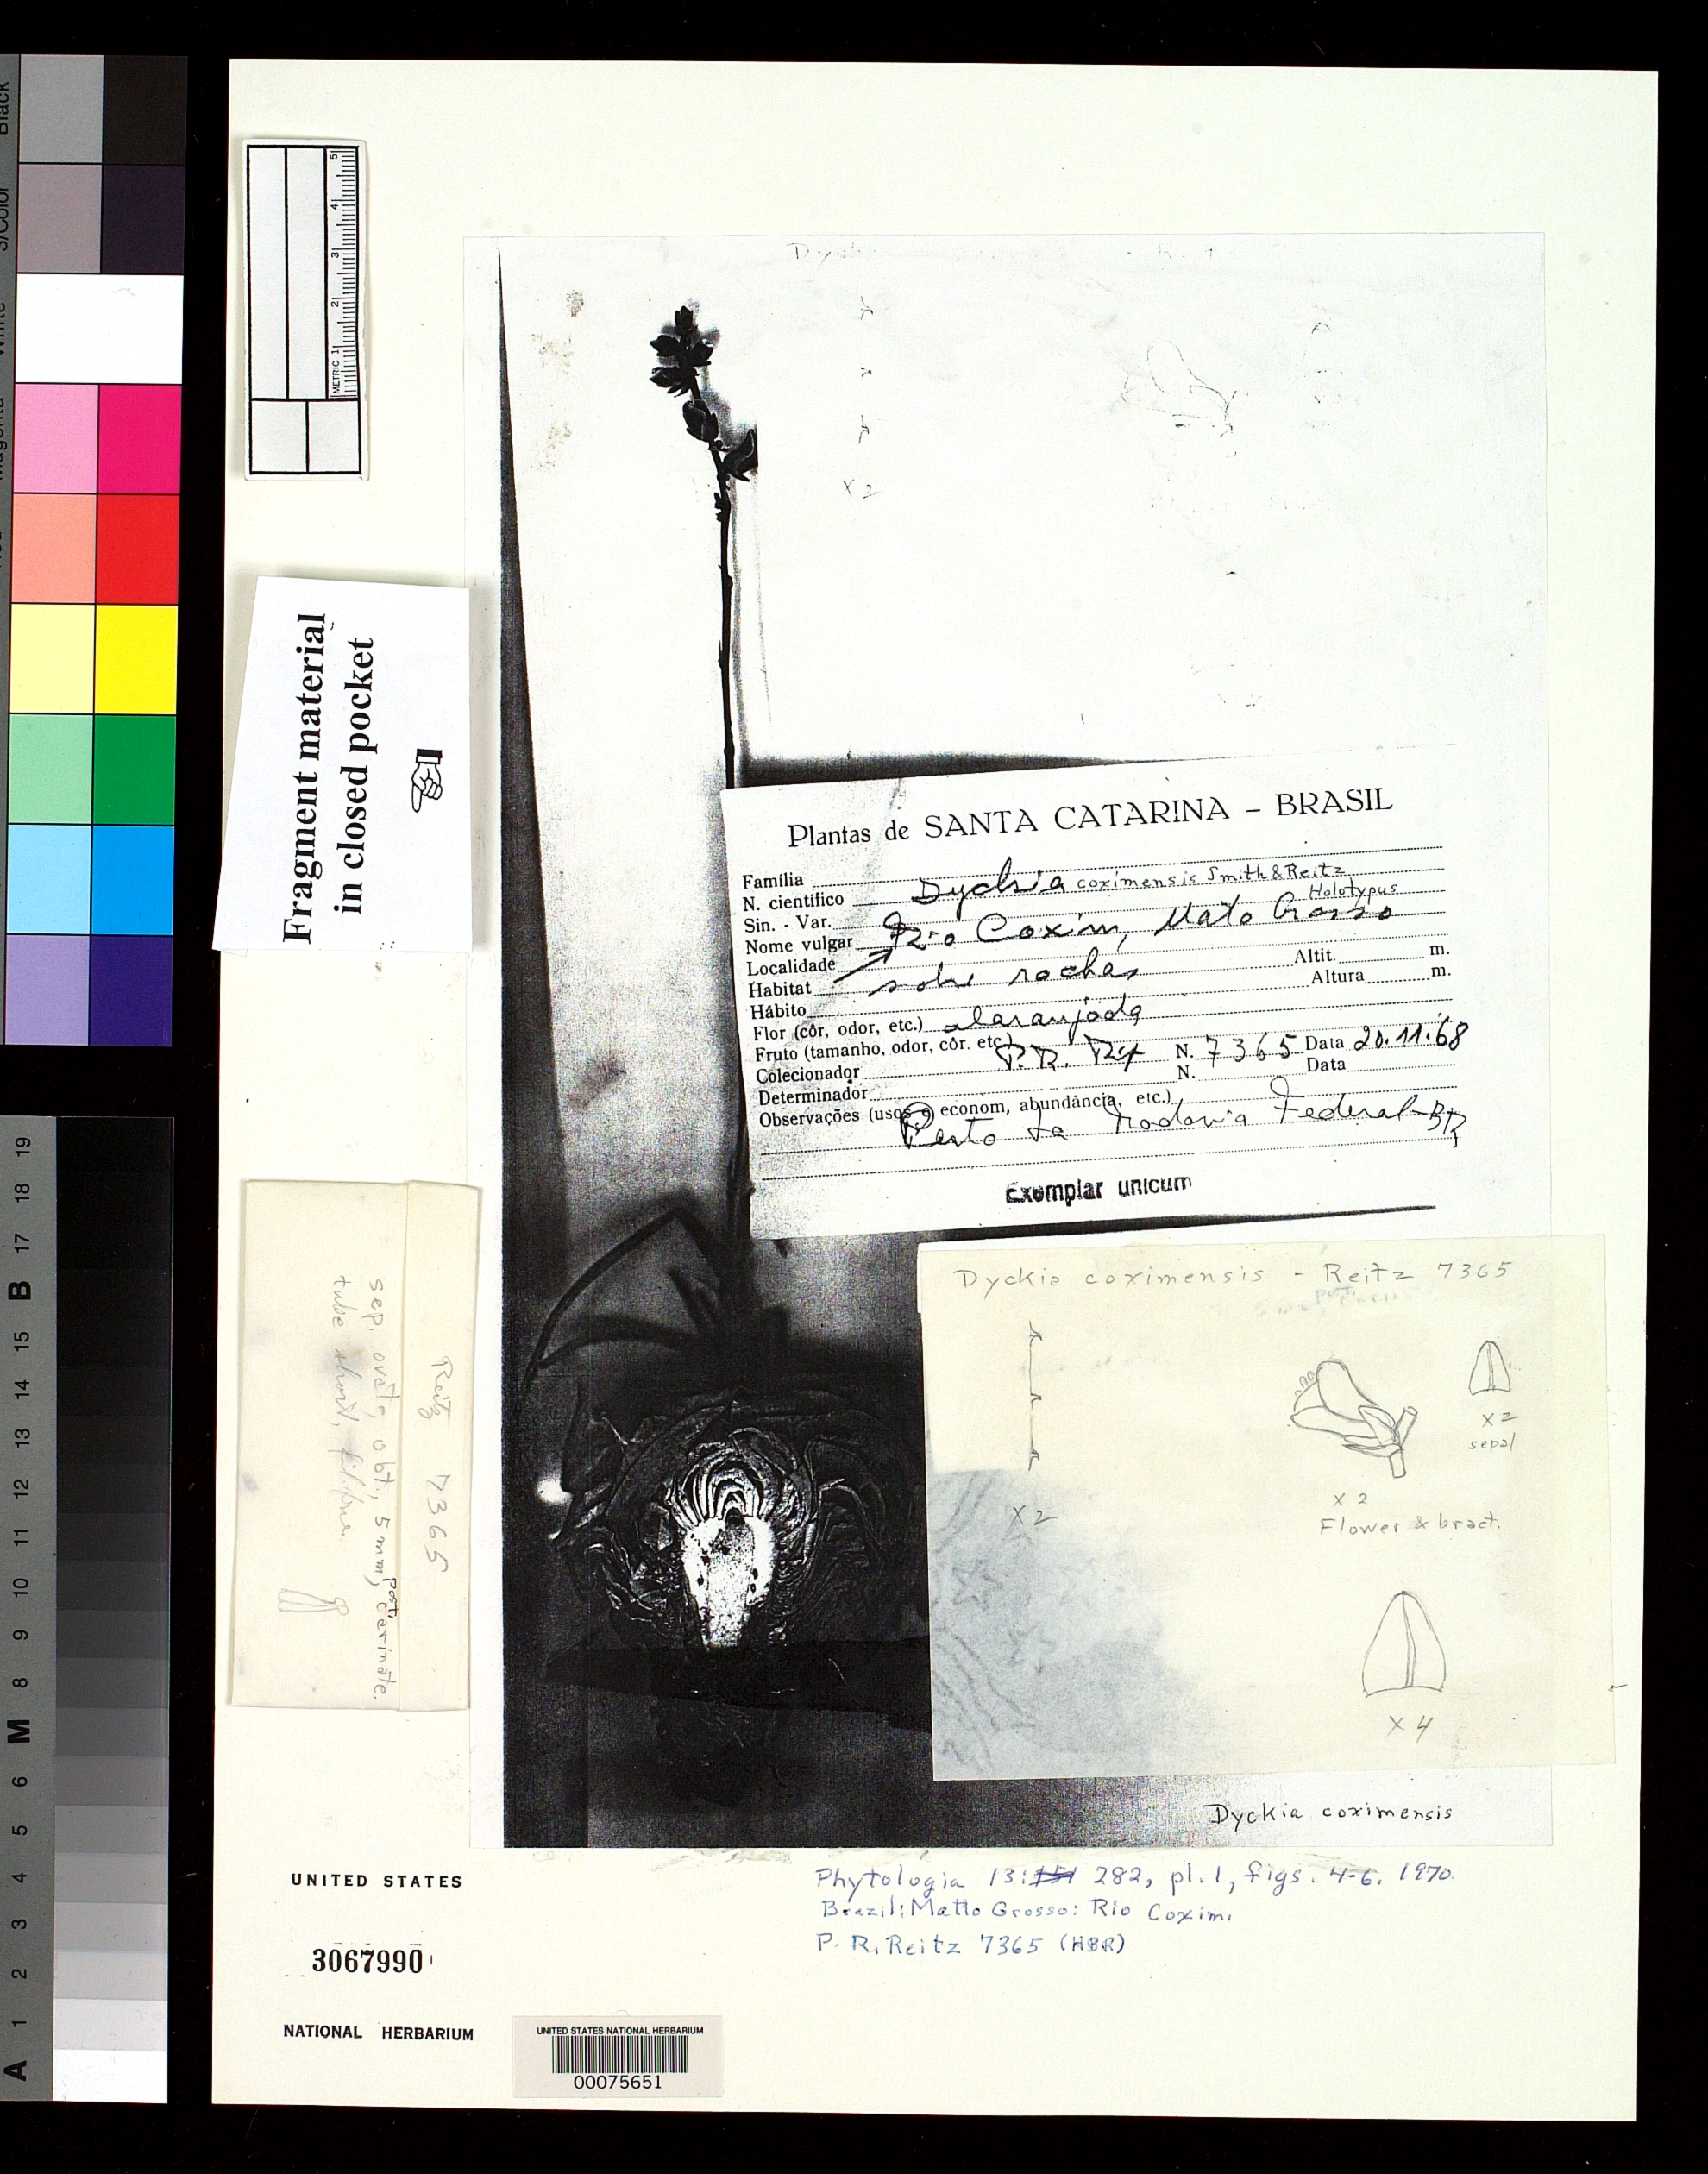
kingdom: Plantae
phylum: Tracheophyta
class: Liliopsida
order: Poales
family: Bromeliaceae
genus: Dyckia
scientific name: Dyckia coximensis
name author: L.B. Sm. & Reitz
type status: Type Fragment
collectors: R. Reitz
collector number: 7365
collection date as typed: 20 Nov 1968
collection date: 1968-11-20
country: Brazil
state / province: Mato Grosso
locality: Rio Coxim, near Rodoviafederal-Br.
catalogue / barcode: US 3067990